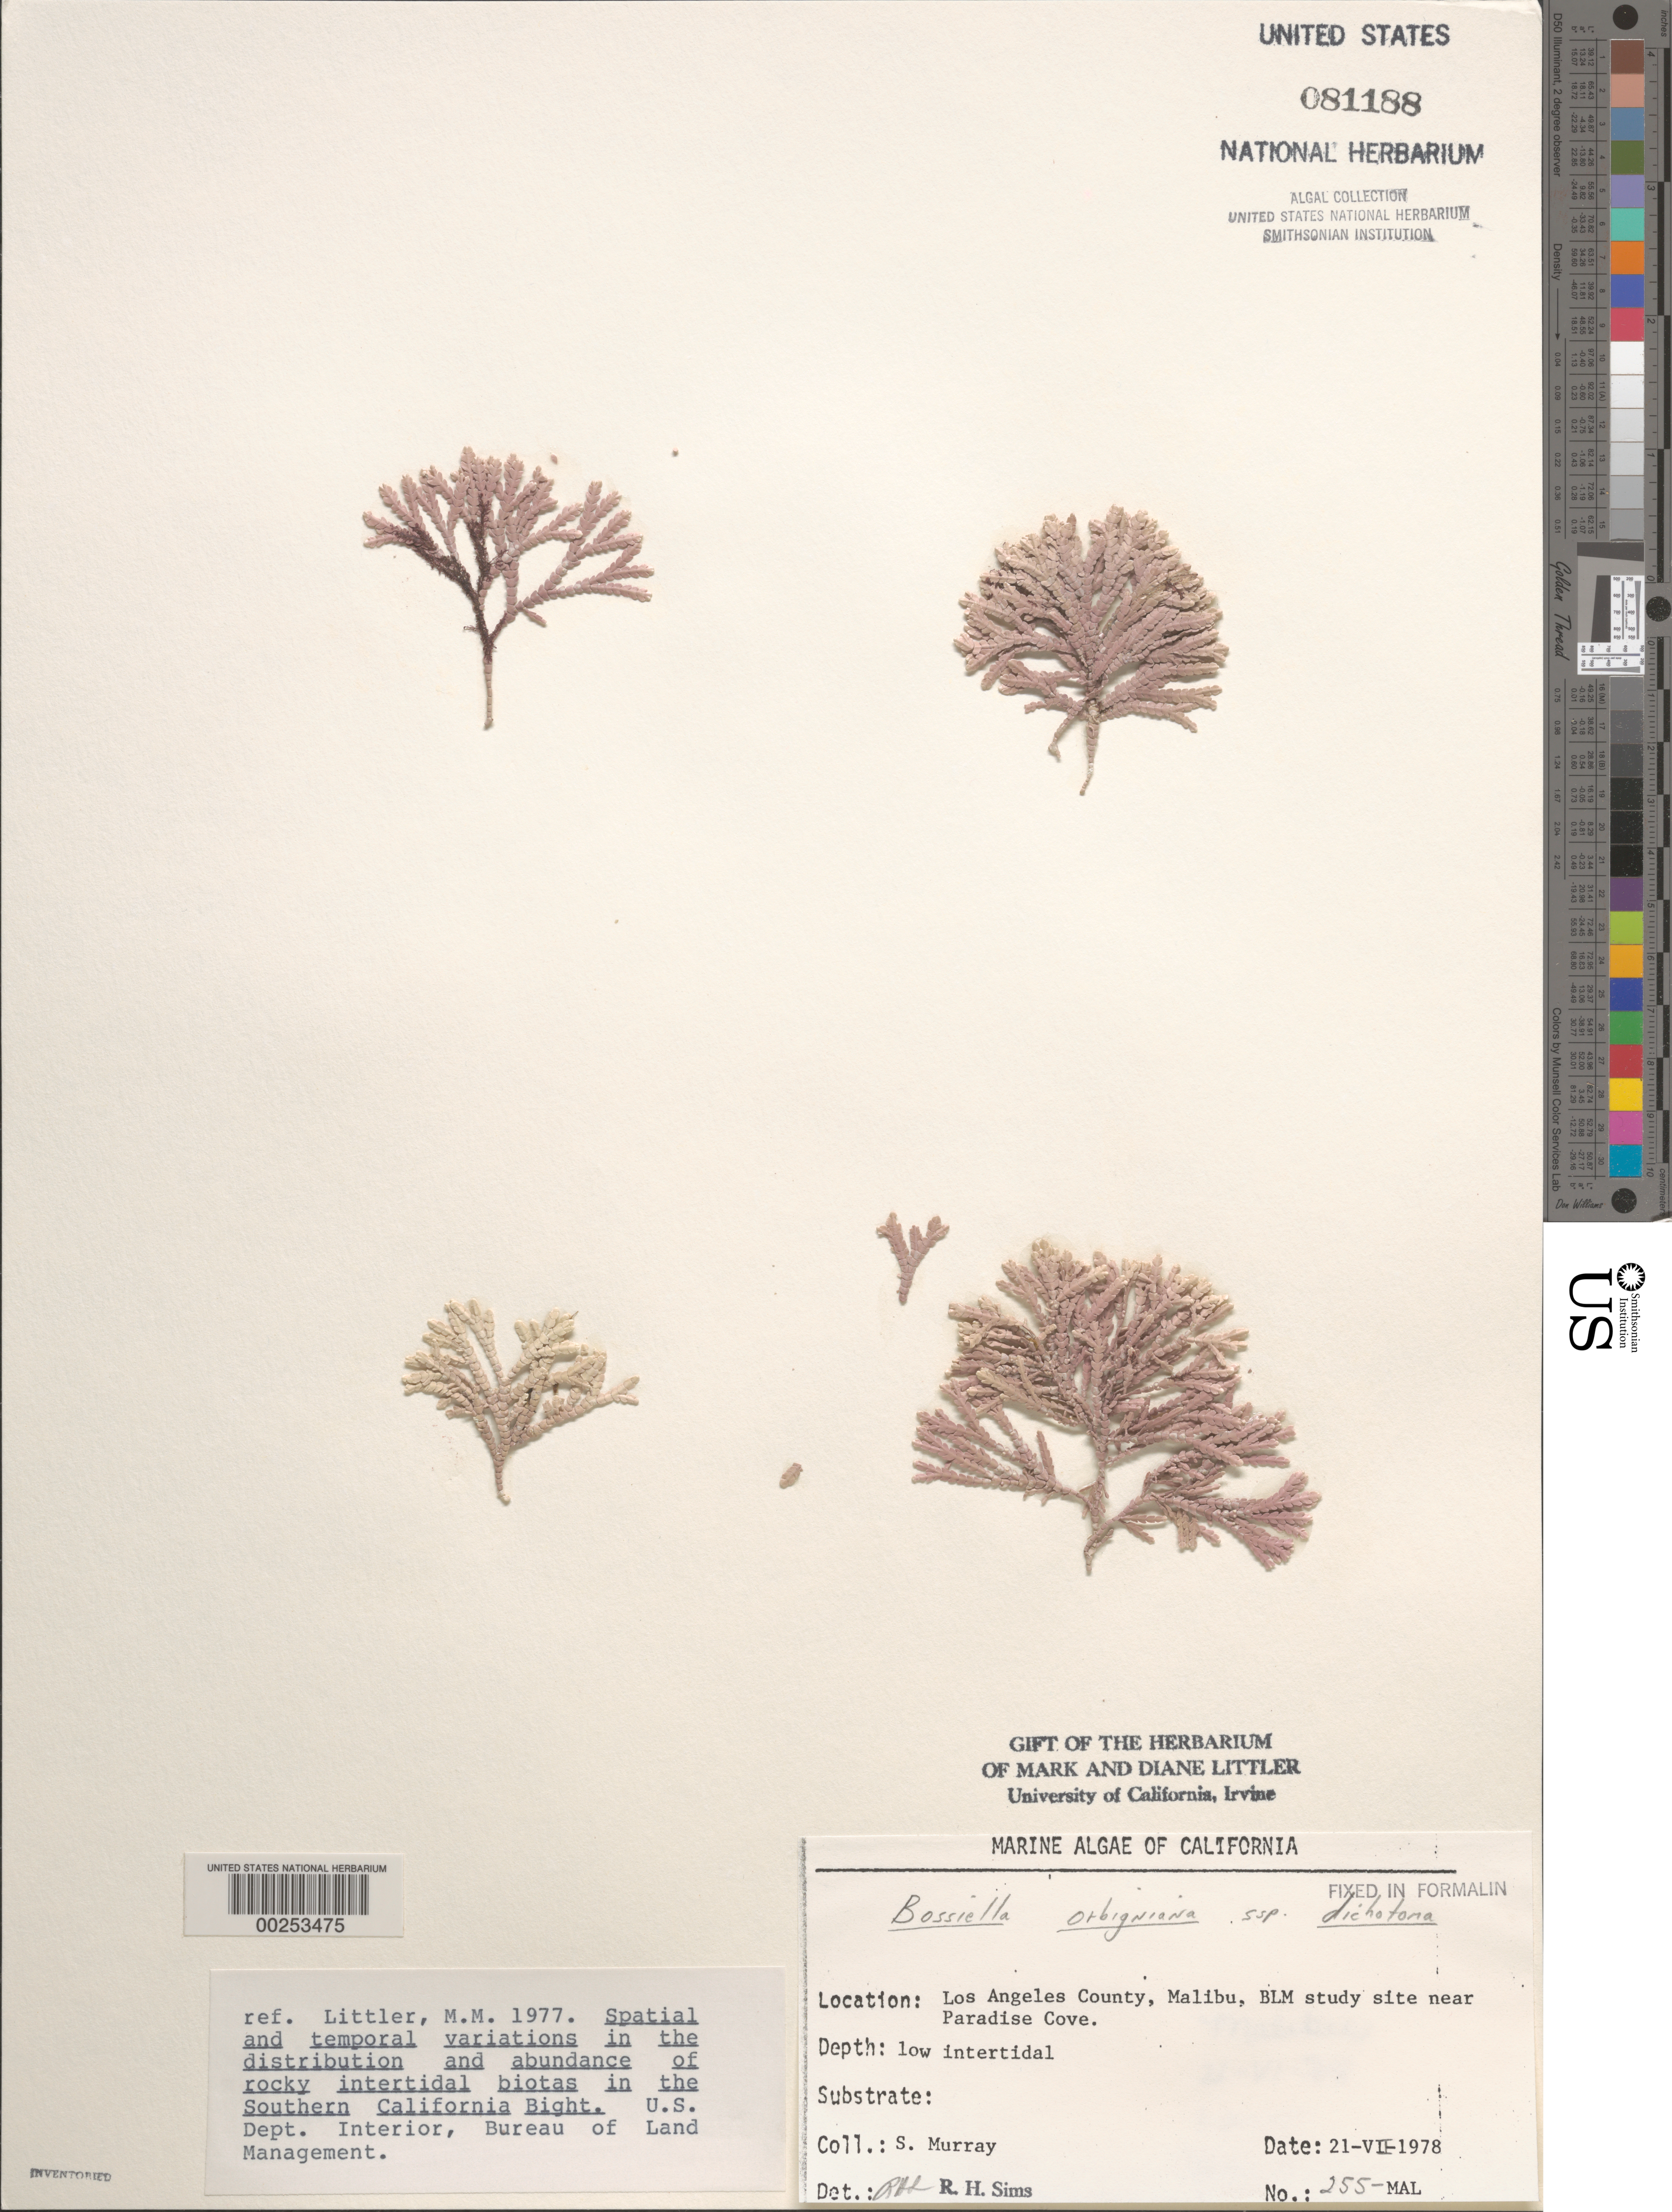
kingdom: Plantae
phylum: Rhodophyta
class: Florideophyceae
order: Corallinales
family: Corallinaceae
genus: Bossiella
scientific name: Bossiella orbigniana subsp. dichotoma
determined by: Sims, Robert H.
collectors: S. N. Murray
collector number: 255-MAL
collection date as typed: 21 Jul 1978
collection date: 1978-07-21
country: United States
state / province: California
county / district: Los Angeles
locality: Malibu, near Paradise Cove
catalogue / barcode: US 81188